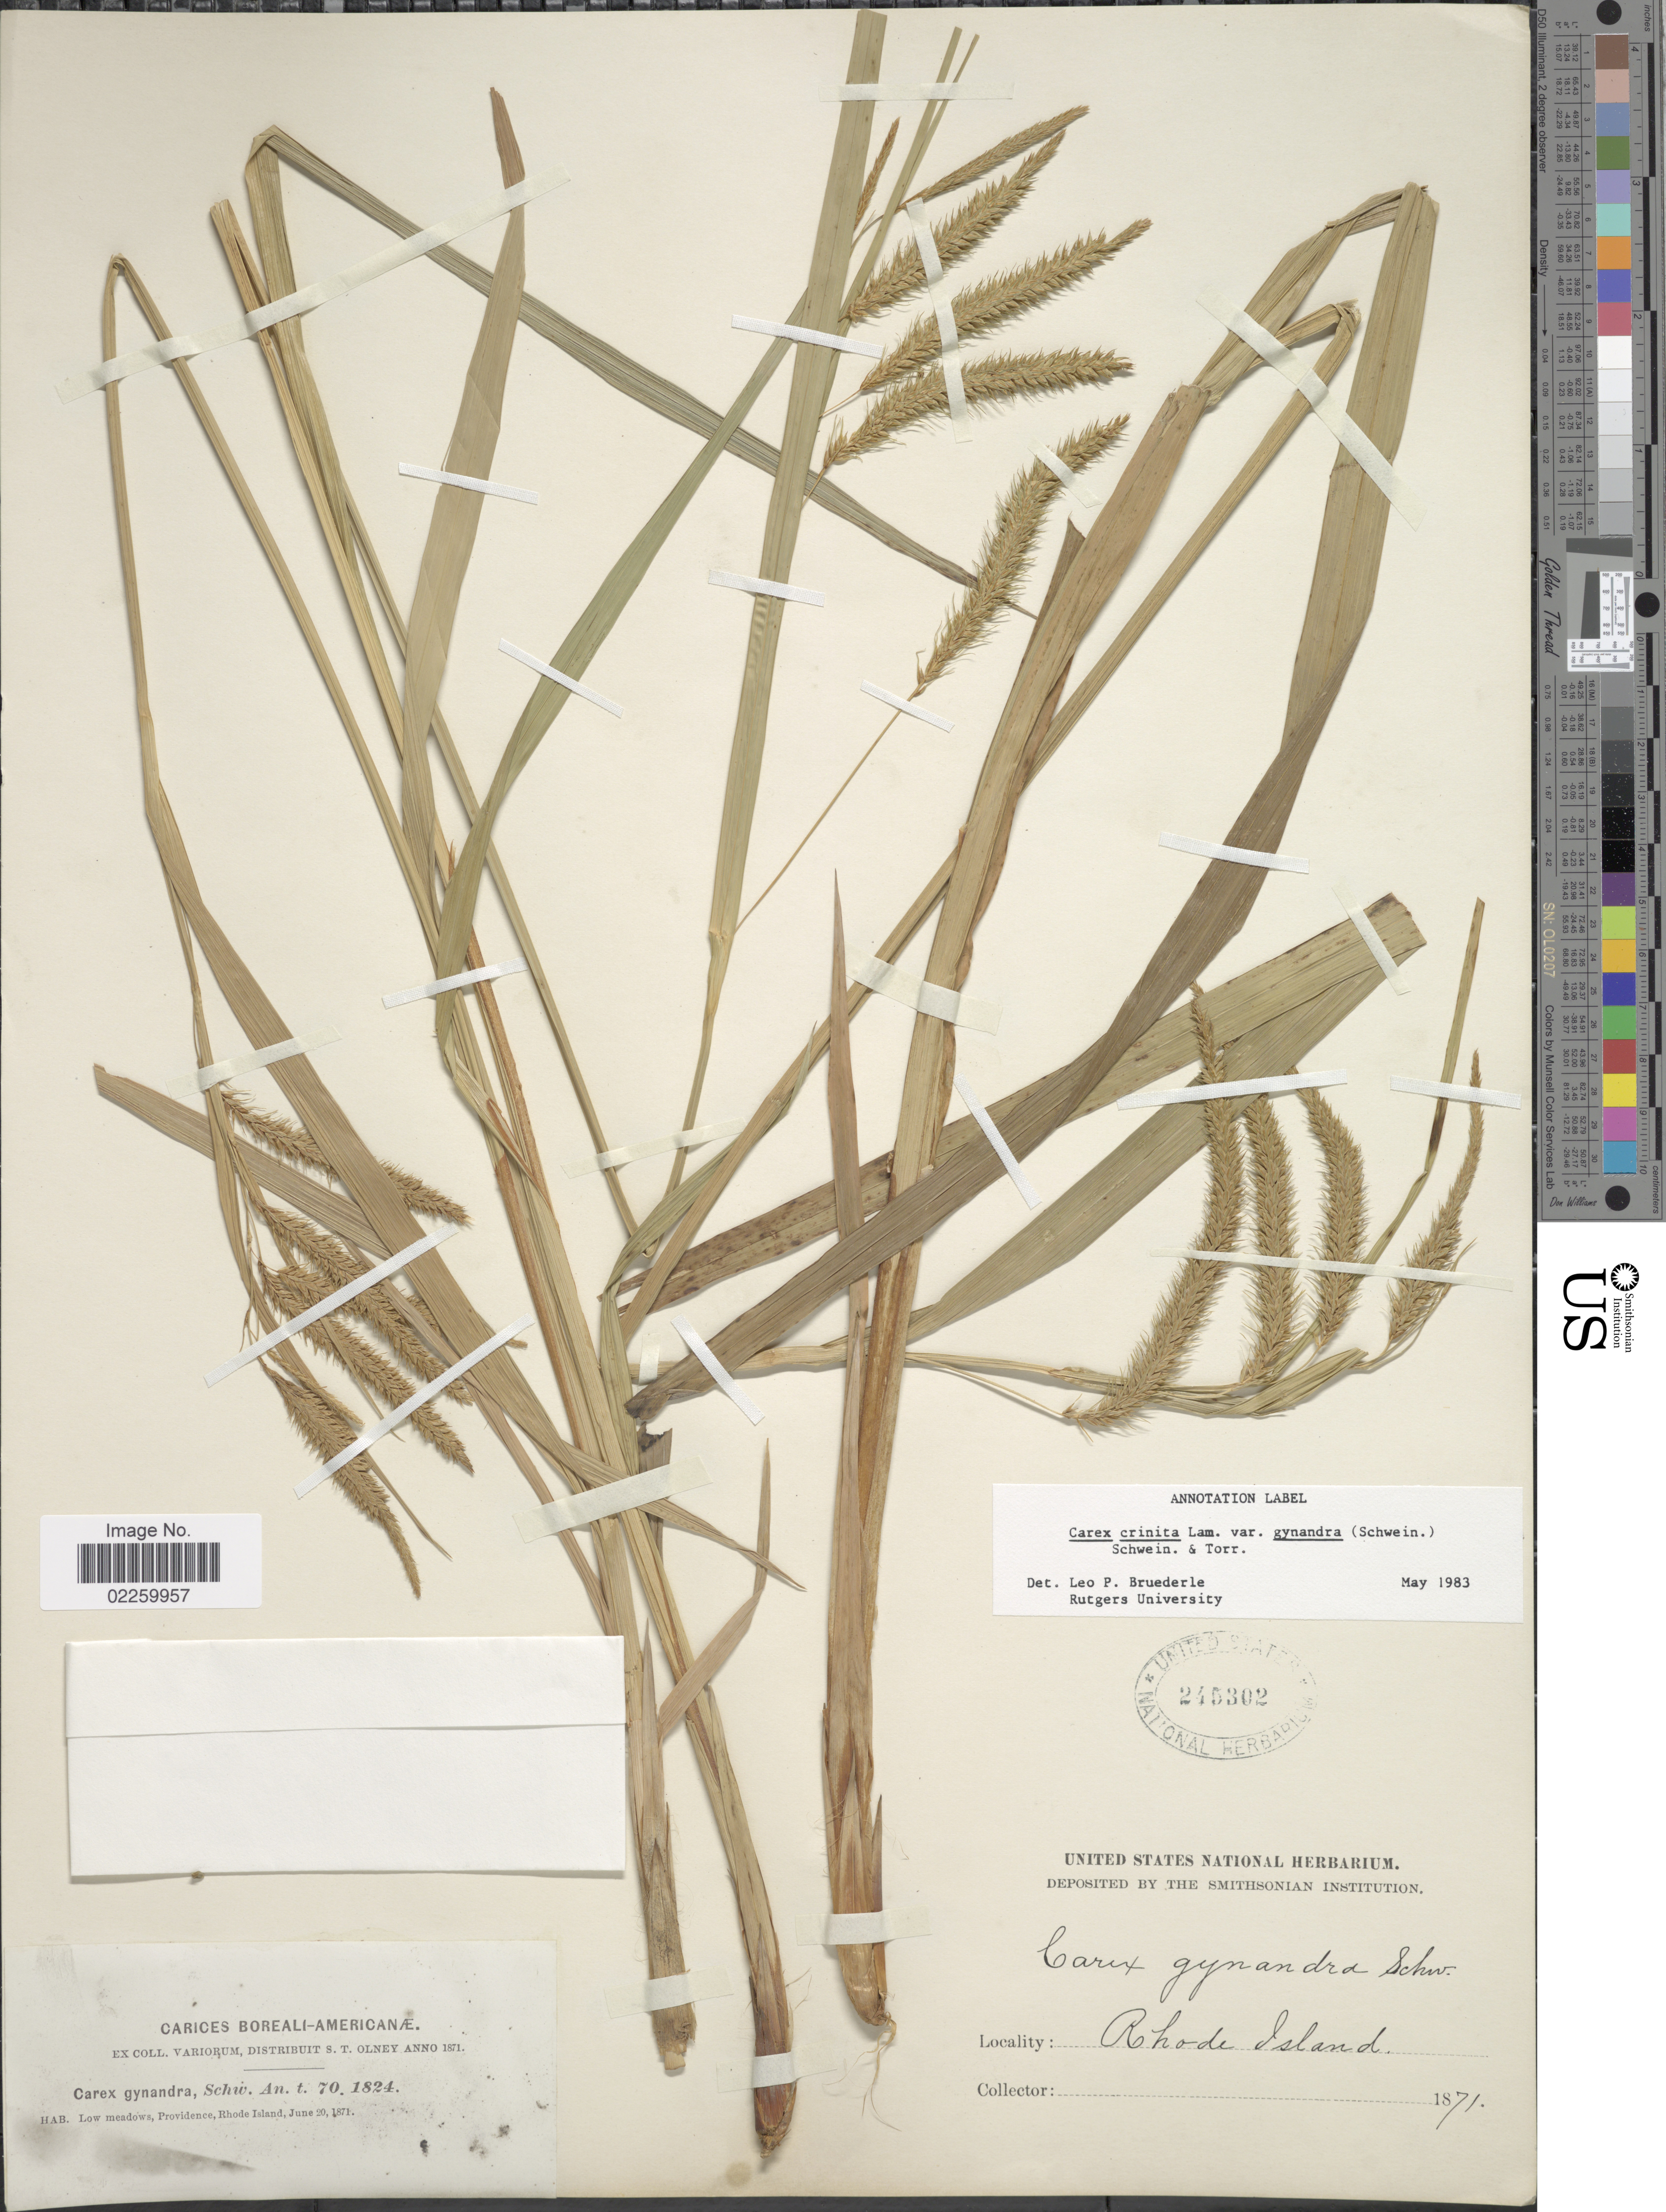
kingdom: Plantae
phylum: Tracheophyta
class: Liliopsida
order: Poales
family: Cyperaceae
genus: Carex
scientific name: Carex crinita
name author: Lam.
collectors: S. Olney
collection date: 1871-06-20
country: United States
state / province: Rhode Island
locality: Low meadows, Providence,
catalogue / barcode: US 245302